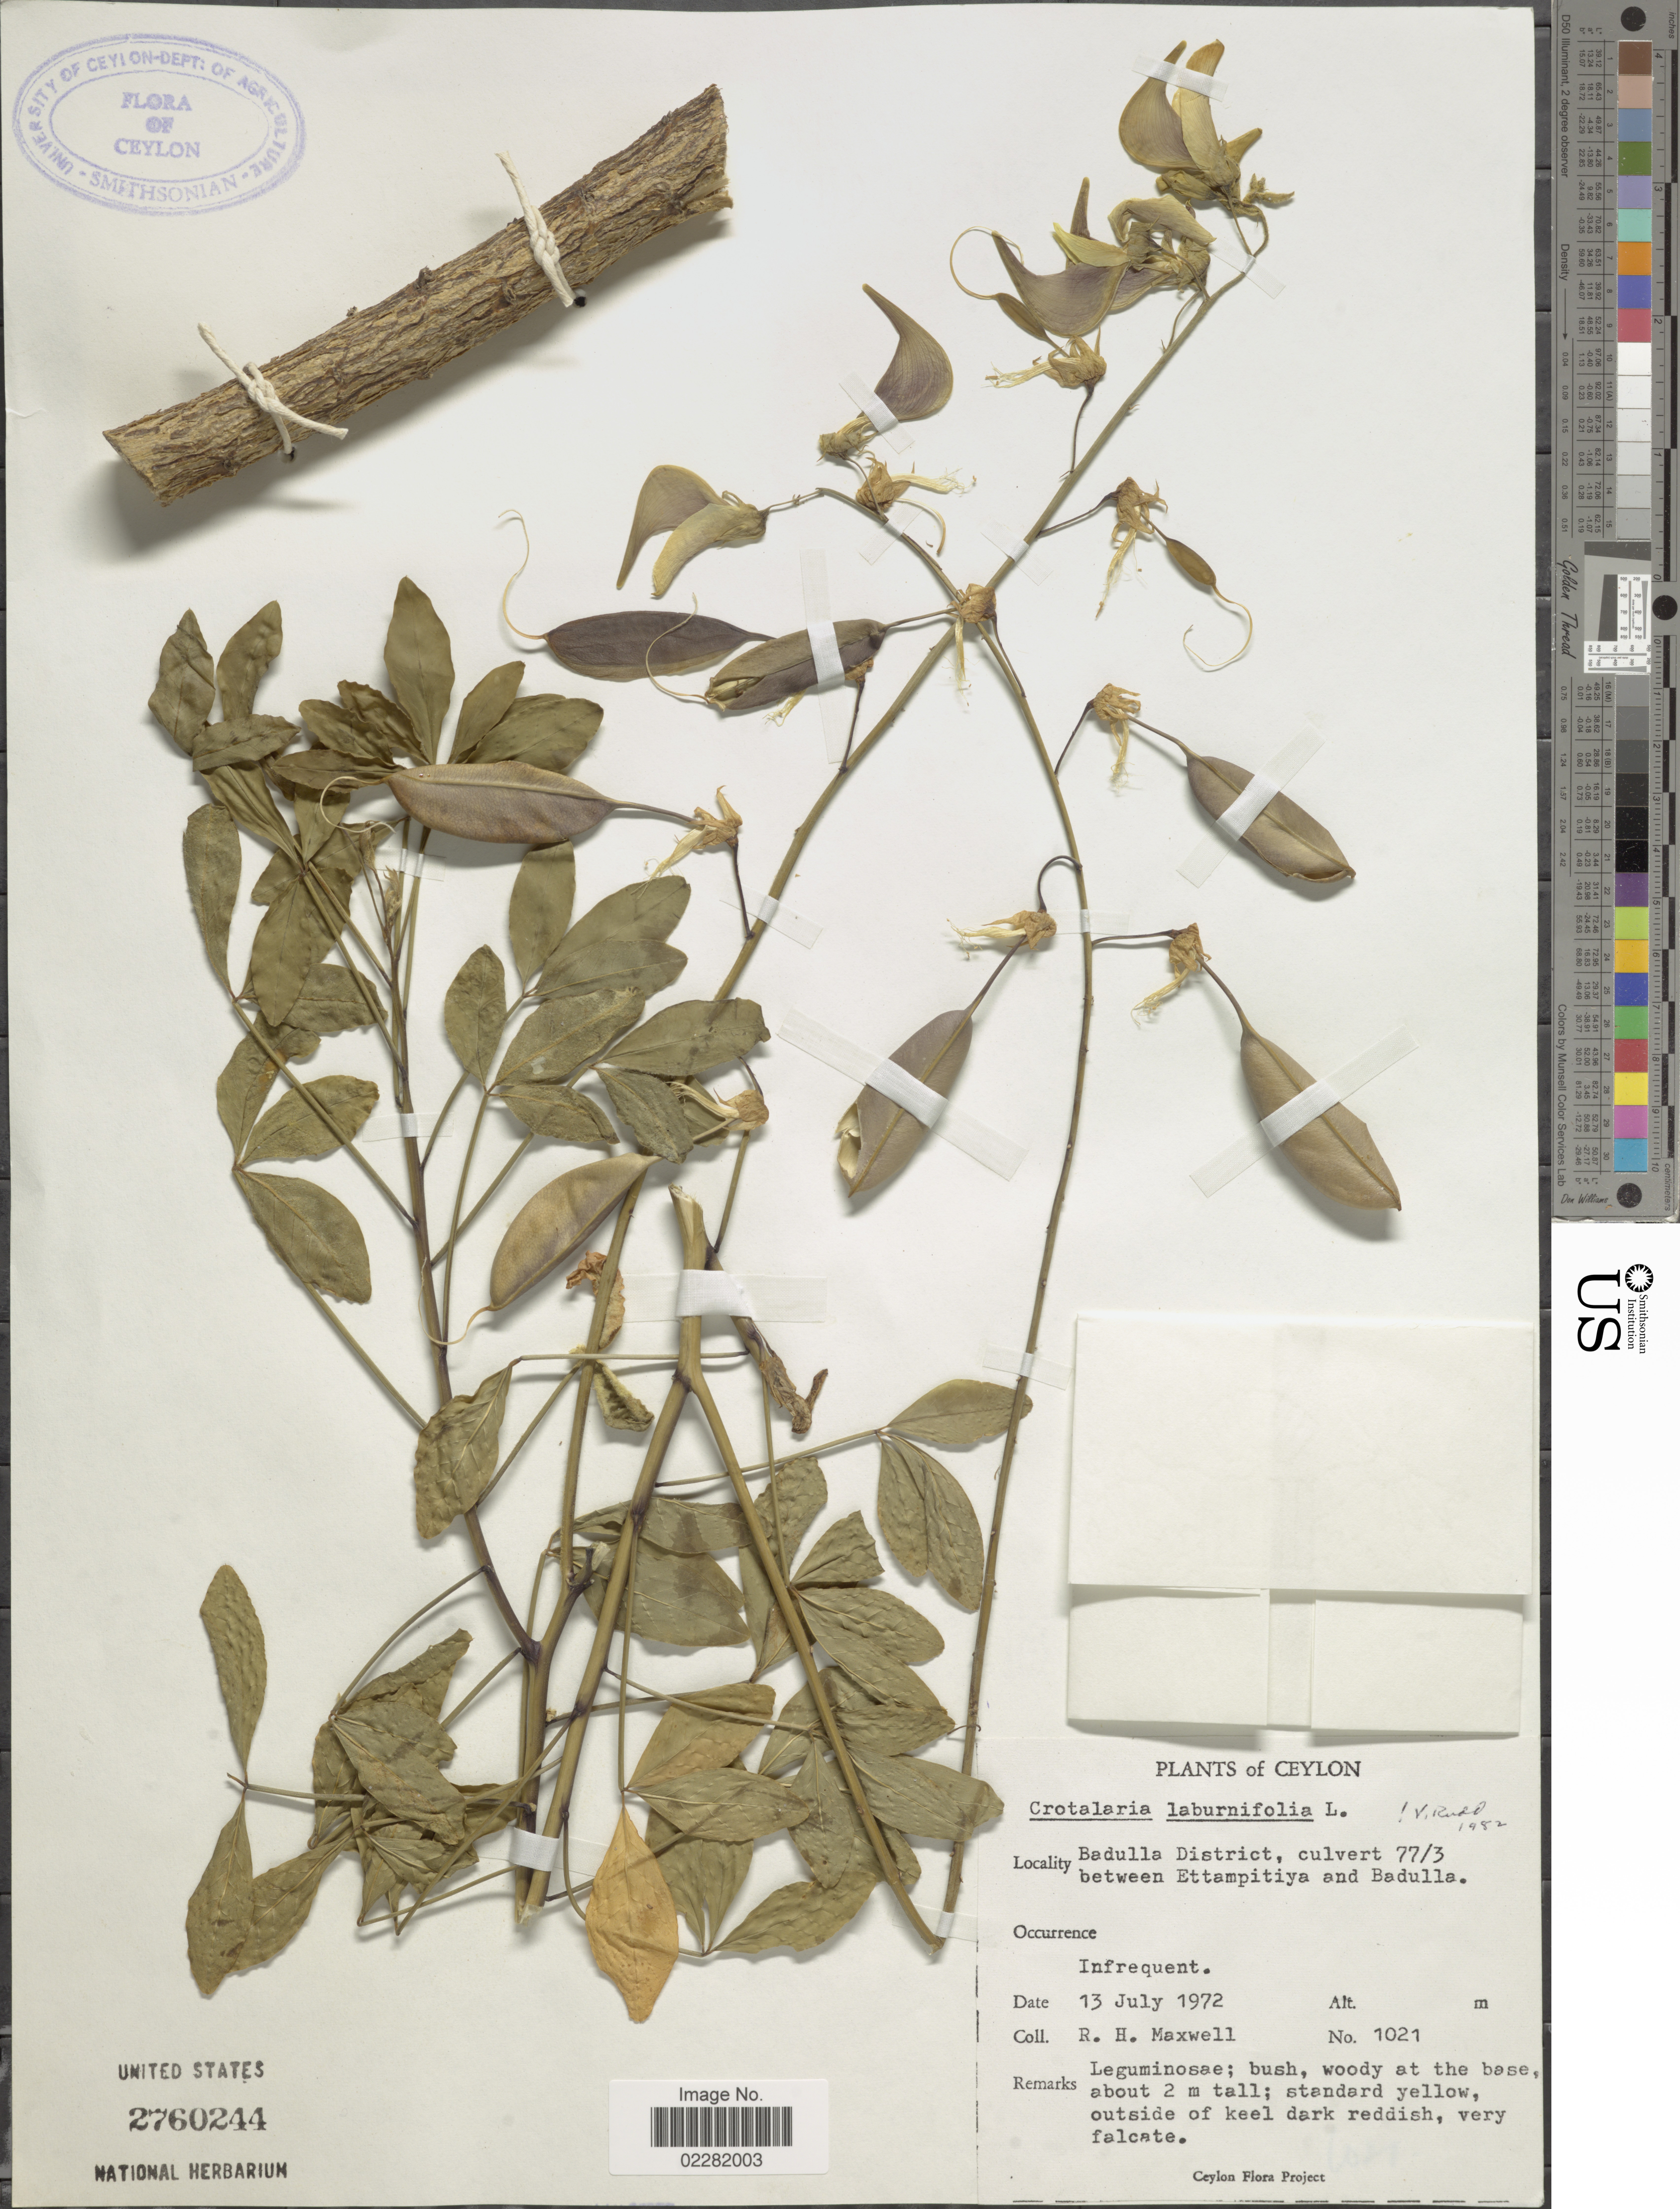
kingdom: Plantae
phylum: Tracheophyta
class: Magnoliopsida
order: Fabales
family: Fabaceae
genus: Crotalaria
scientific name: Crotalaria laburnifolia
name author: L.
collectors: R. Maxwell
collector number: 1021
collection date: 1972-07-13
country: Sri Lanka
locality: Ceylon, Badulla District, culvert 77/3 between Ettampitiya and Badulla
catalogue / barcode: US 2760244